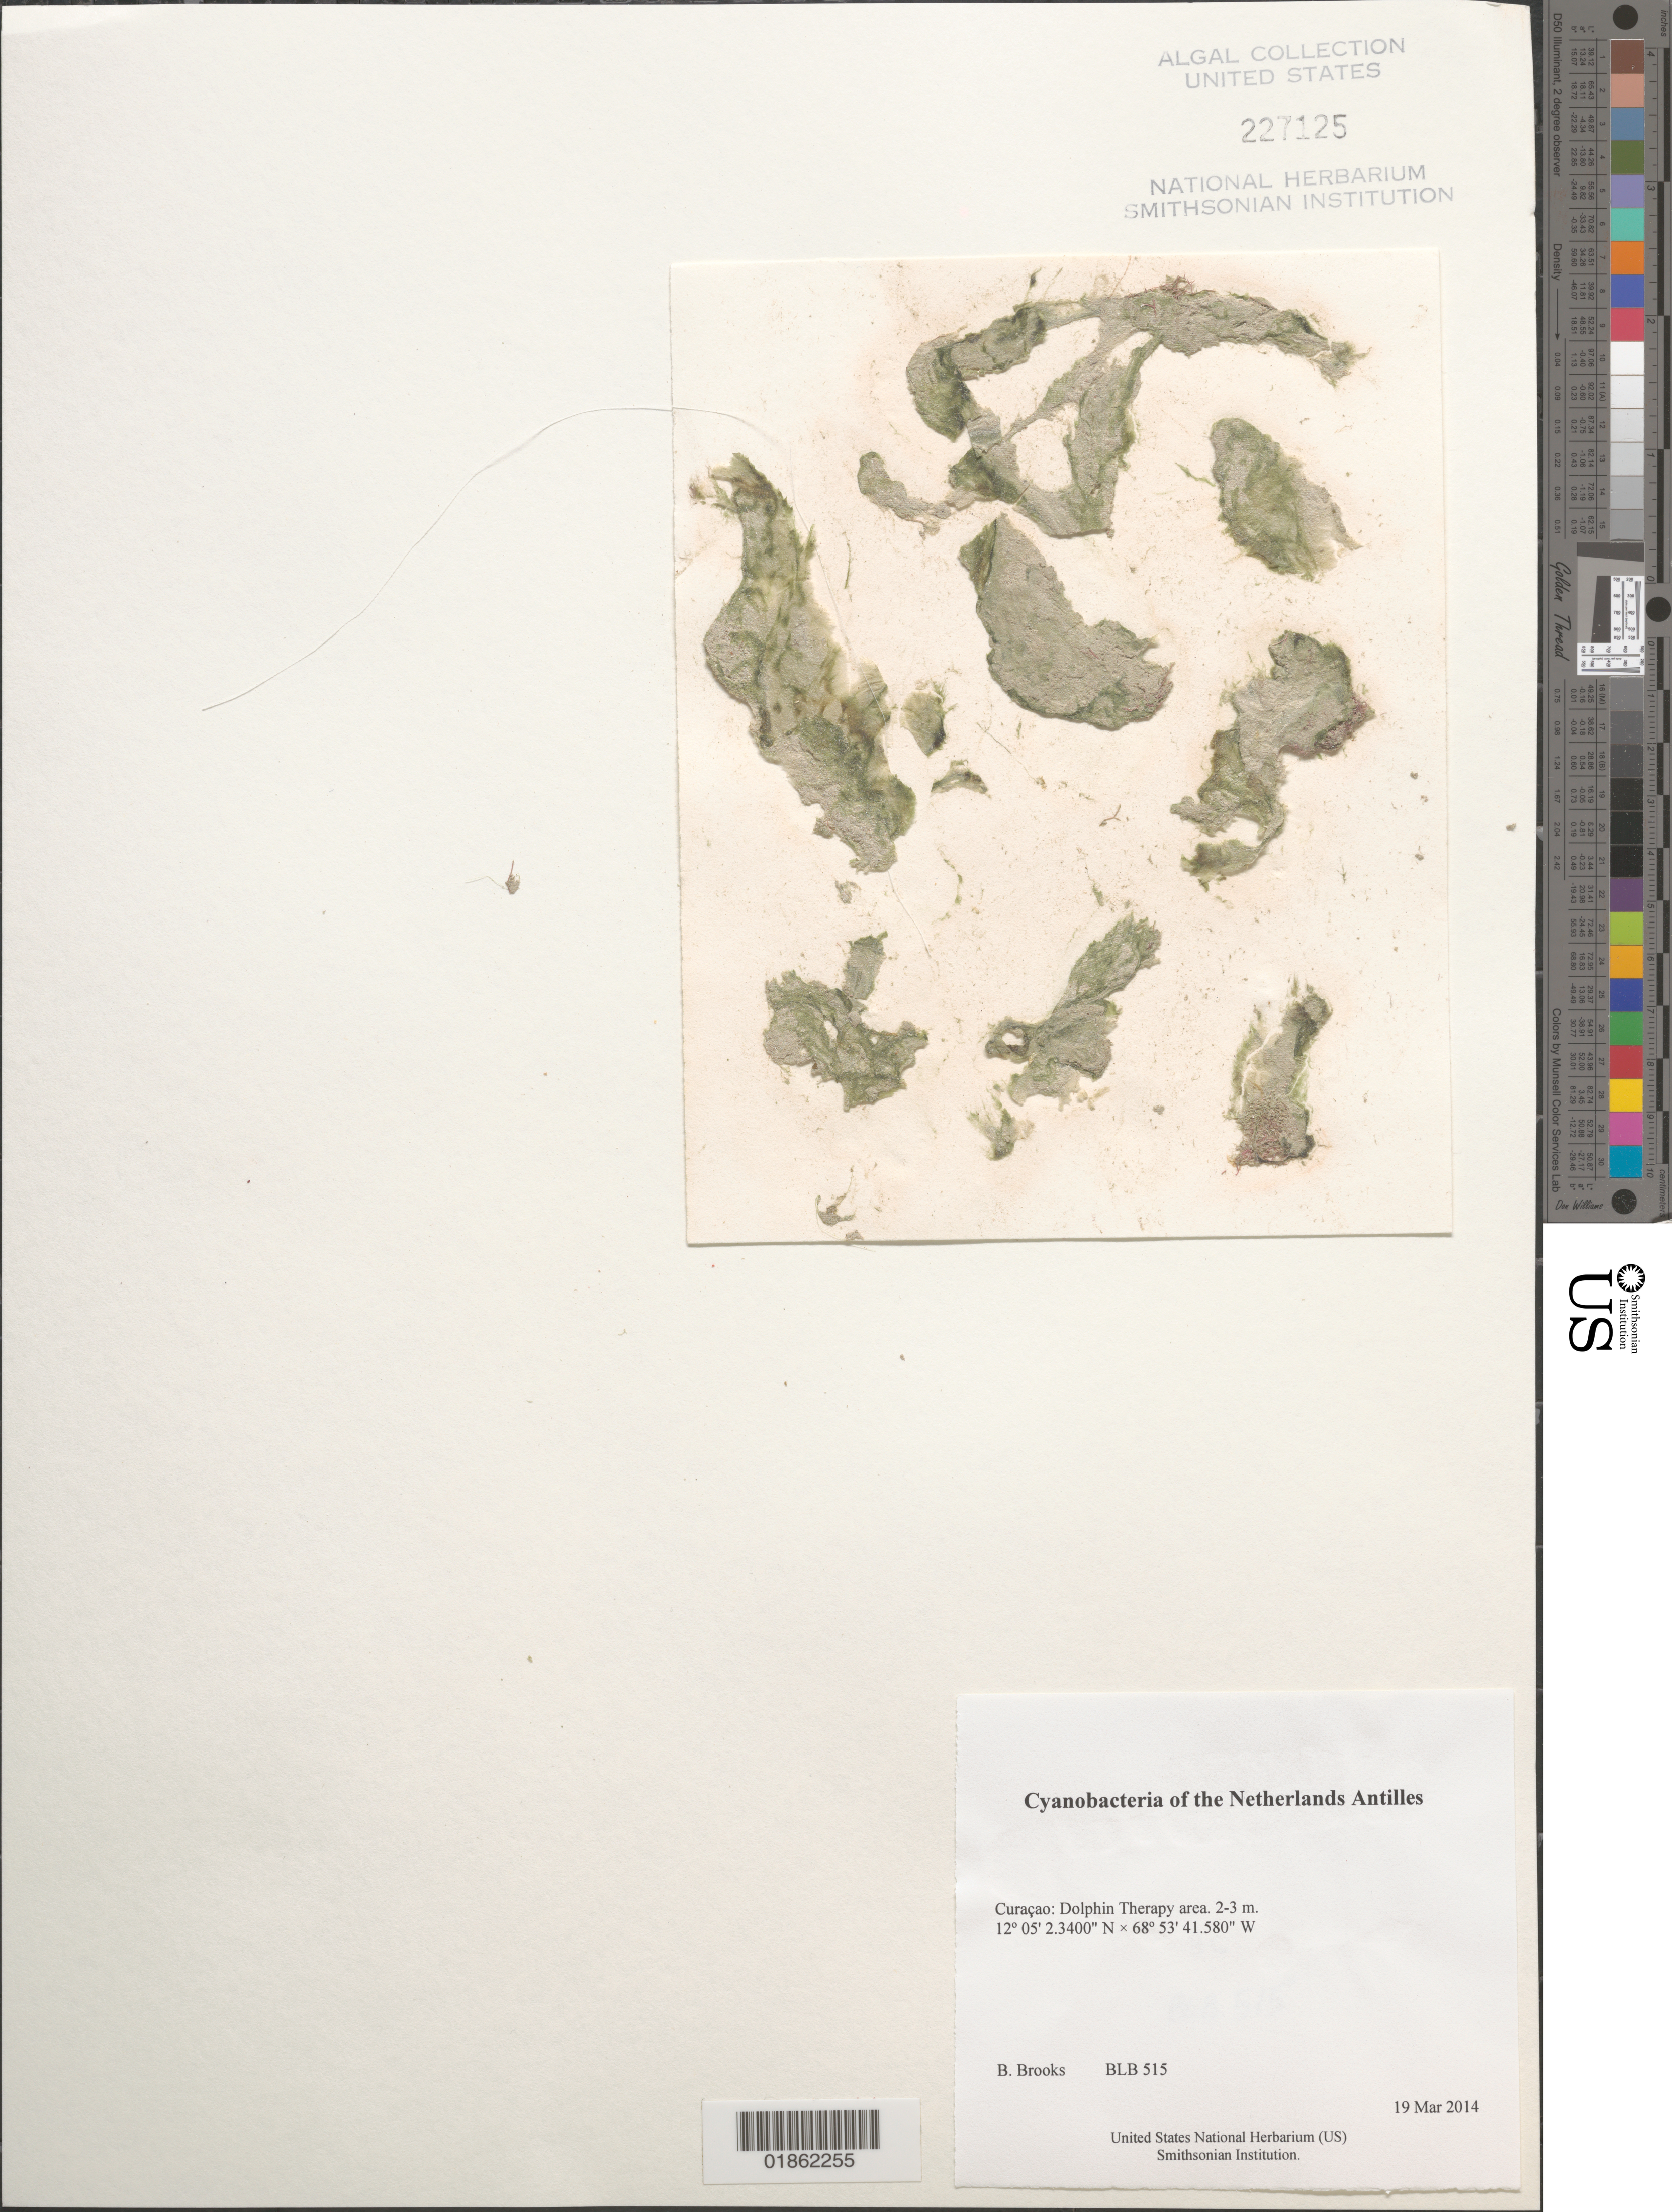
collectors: B. Brooks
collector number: BLB 515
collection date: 2014-03-19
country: Curaçao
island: Curaçao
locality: Dolphin Therapy area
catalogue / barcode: US 227125